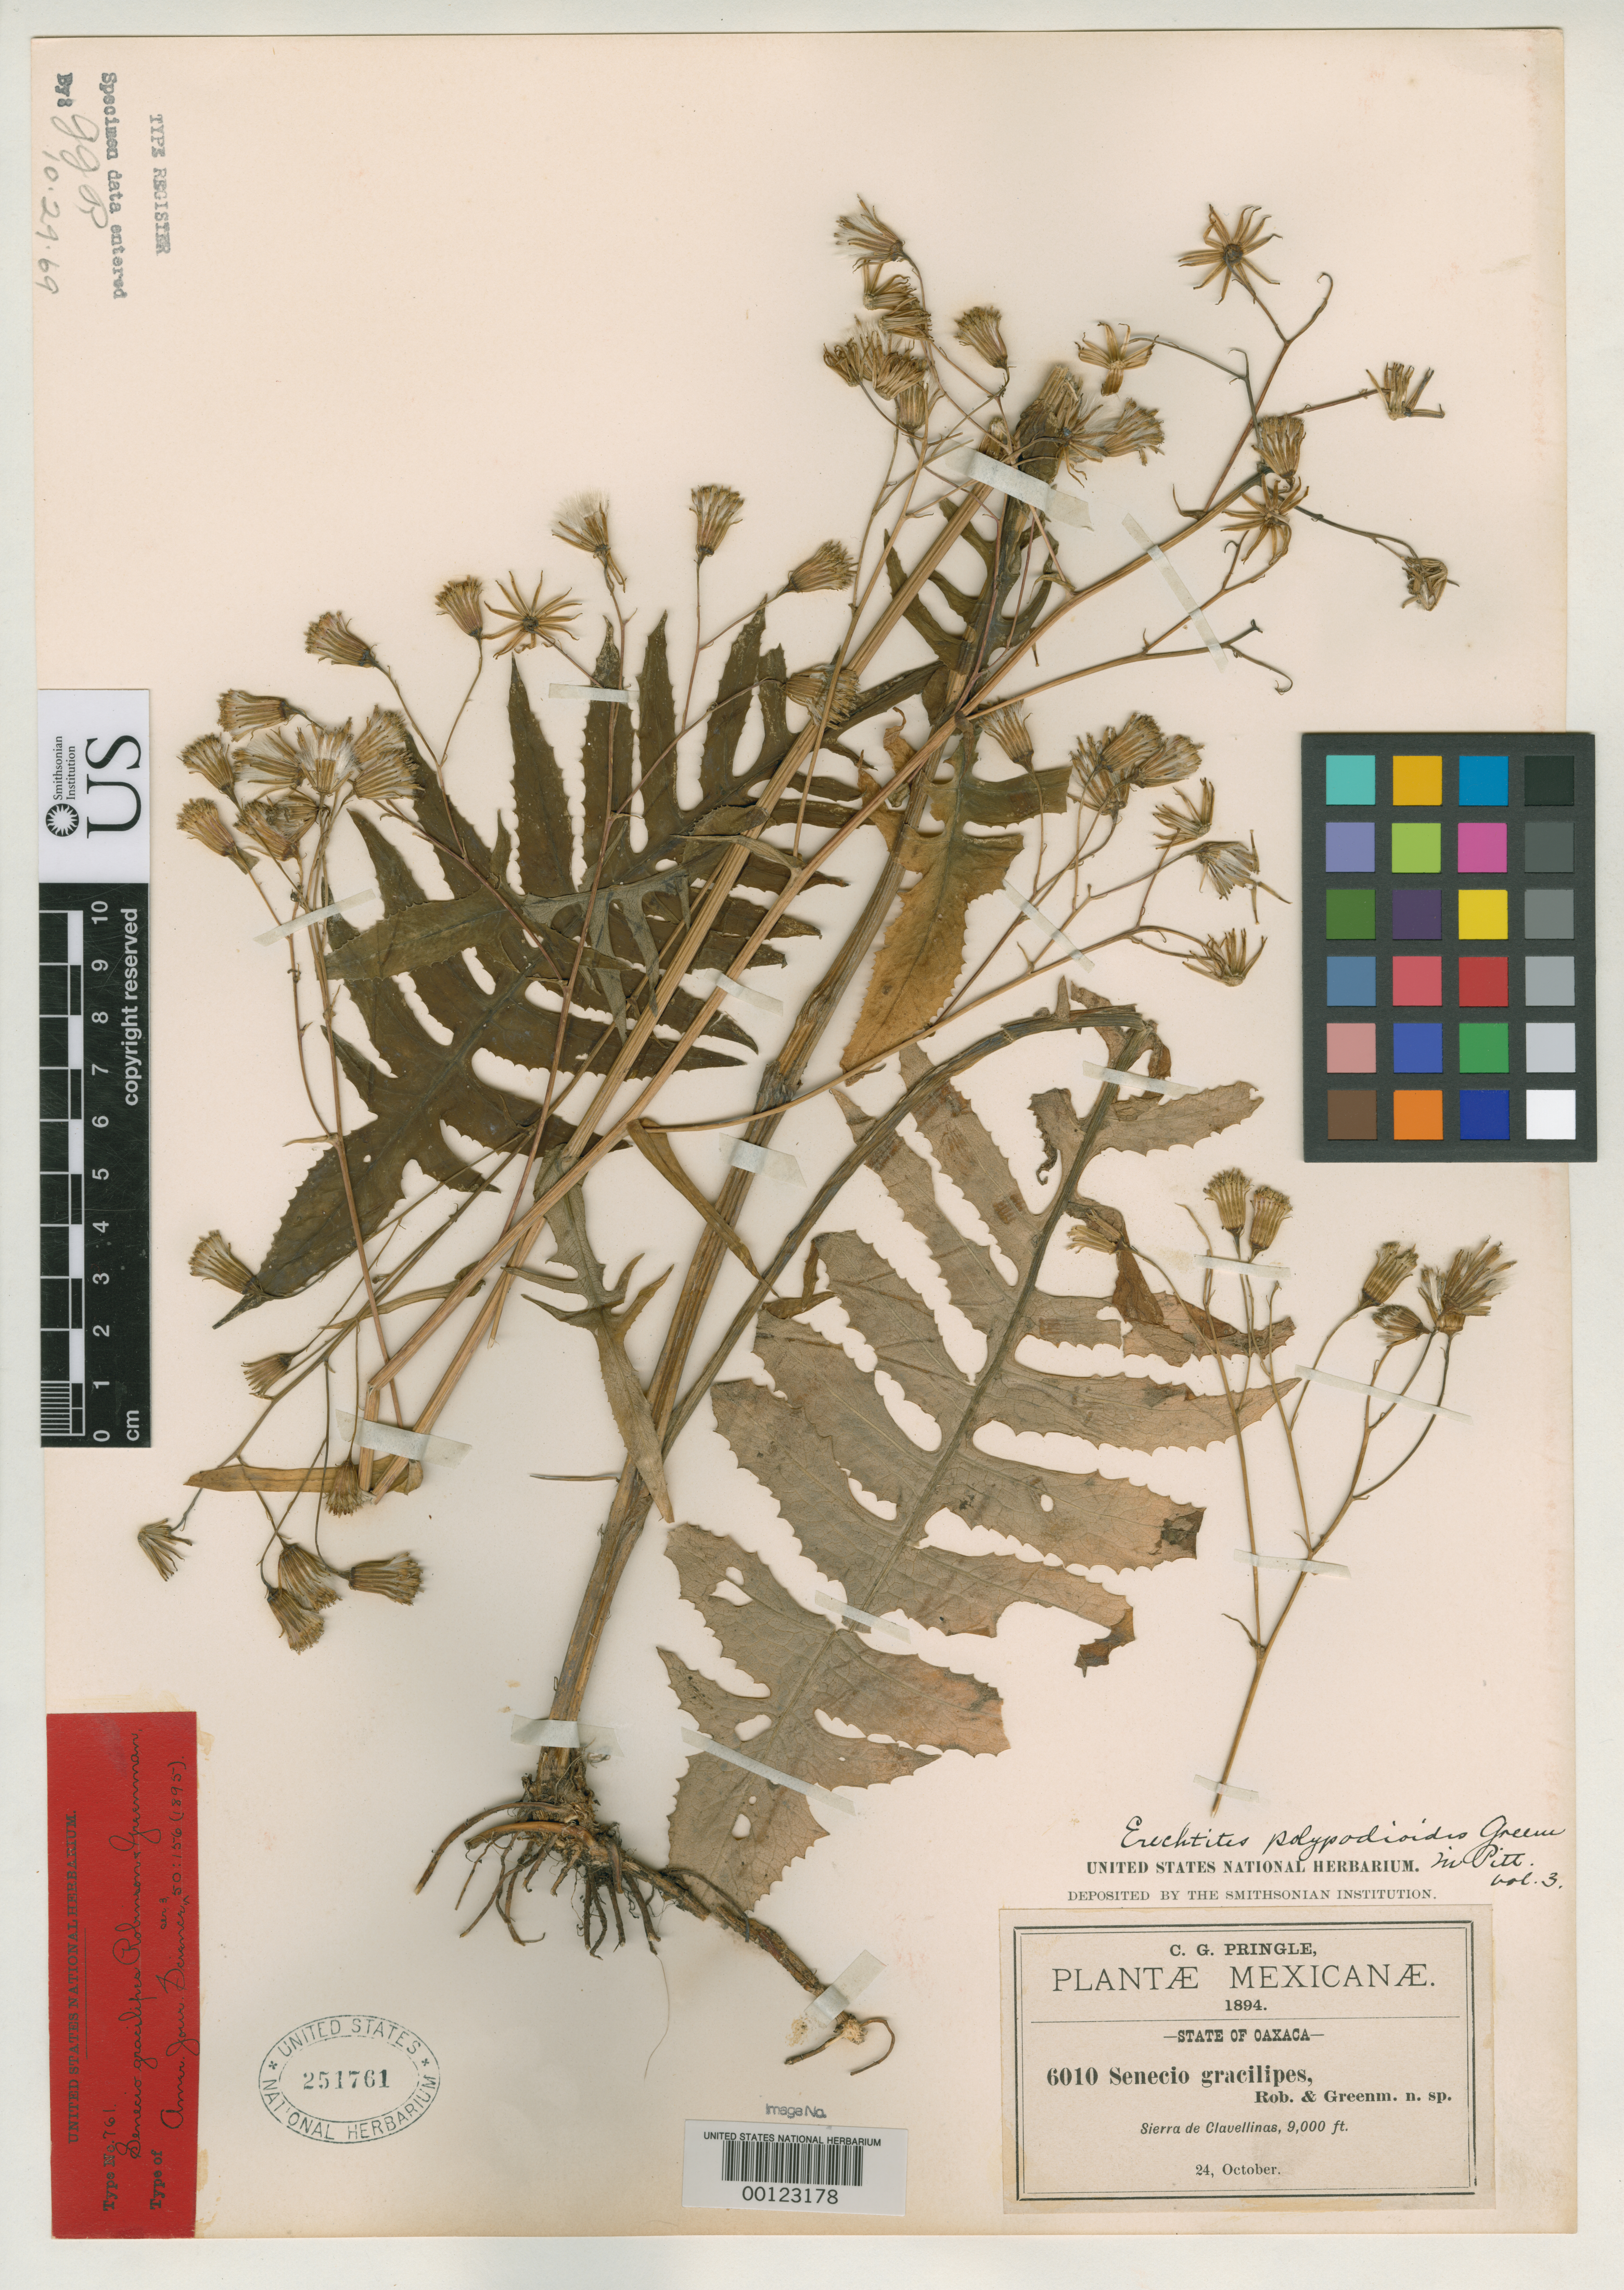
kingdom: Plantae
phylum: Tracheophyta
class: Magnoliopsida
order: Asterales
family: Asteraceae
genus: Senecio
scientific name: Senecio gracilipes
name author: B.L. Rob. & Greenm.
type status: Isotype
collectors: C. G. Pringle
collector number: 6010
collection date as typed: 24 Oct 1894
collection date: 1894-10-24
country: Mexico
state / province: Oaxaca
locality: Sierra de Clavellinas; alt. 9000 ft.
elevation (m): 2743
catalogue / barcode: US 251761